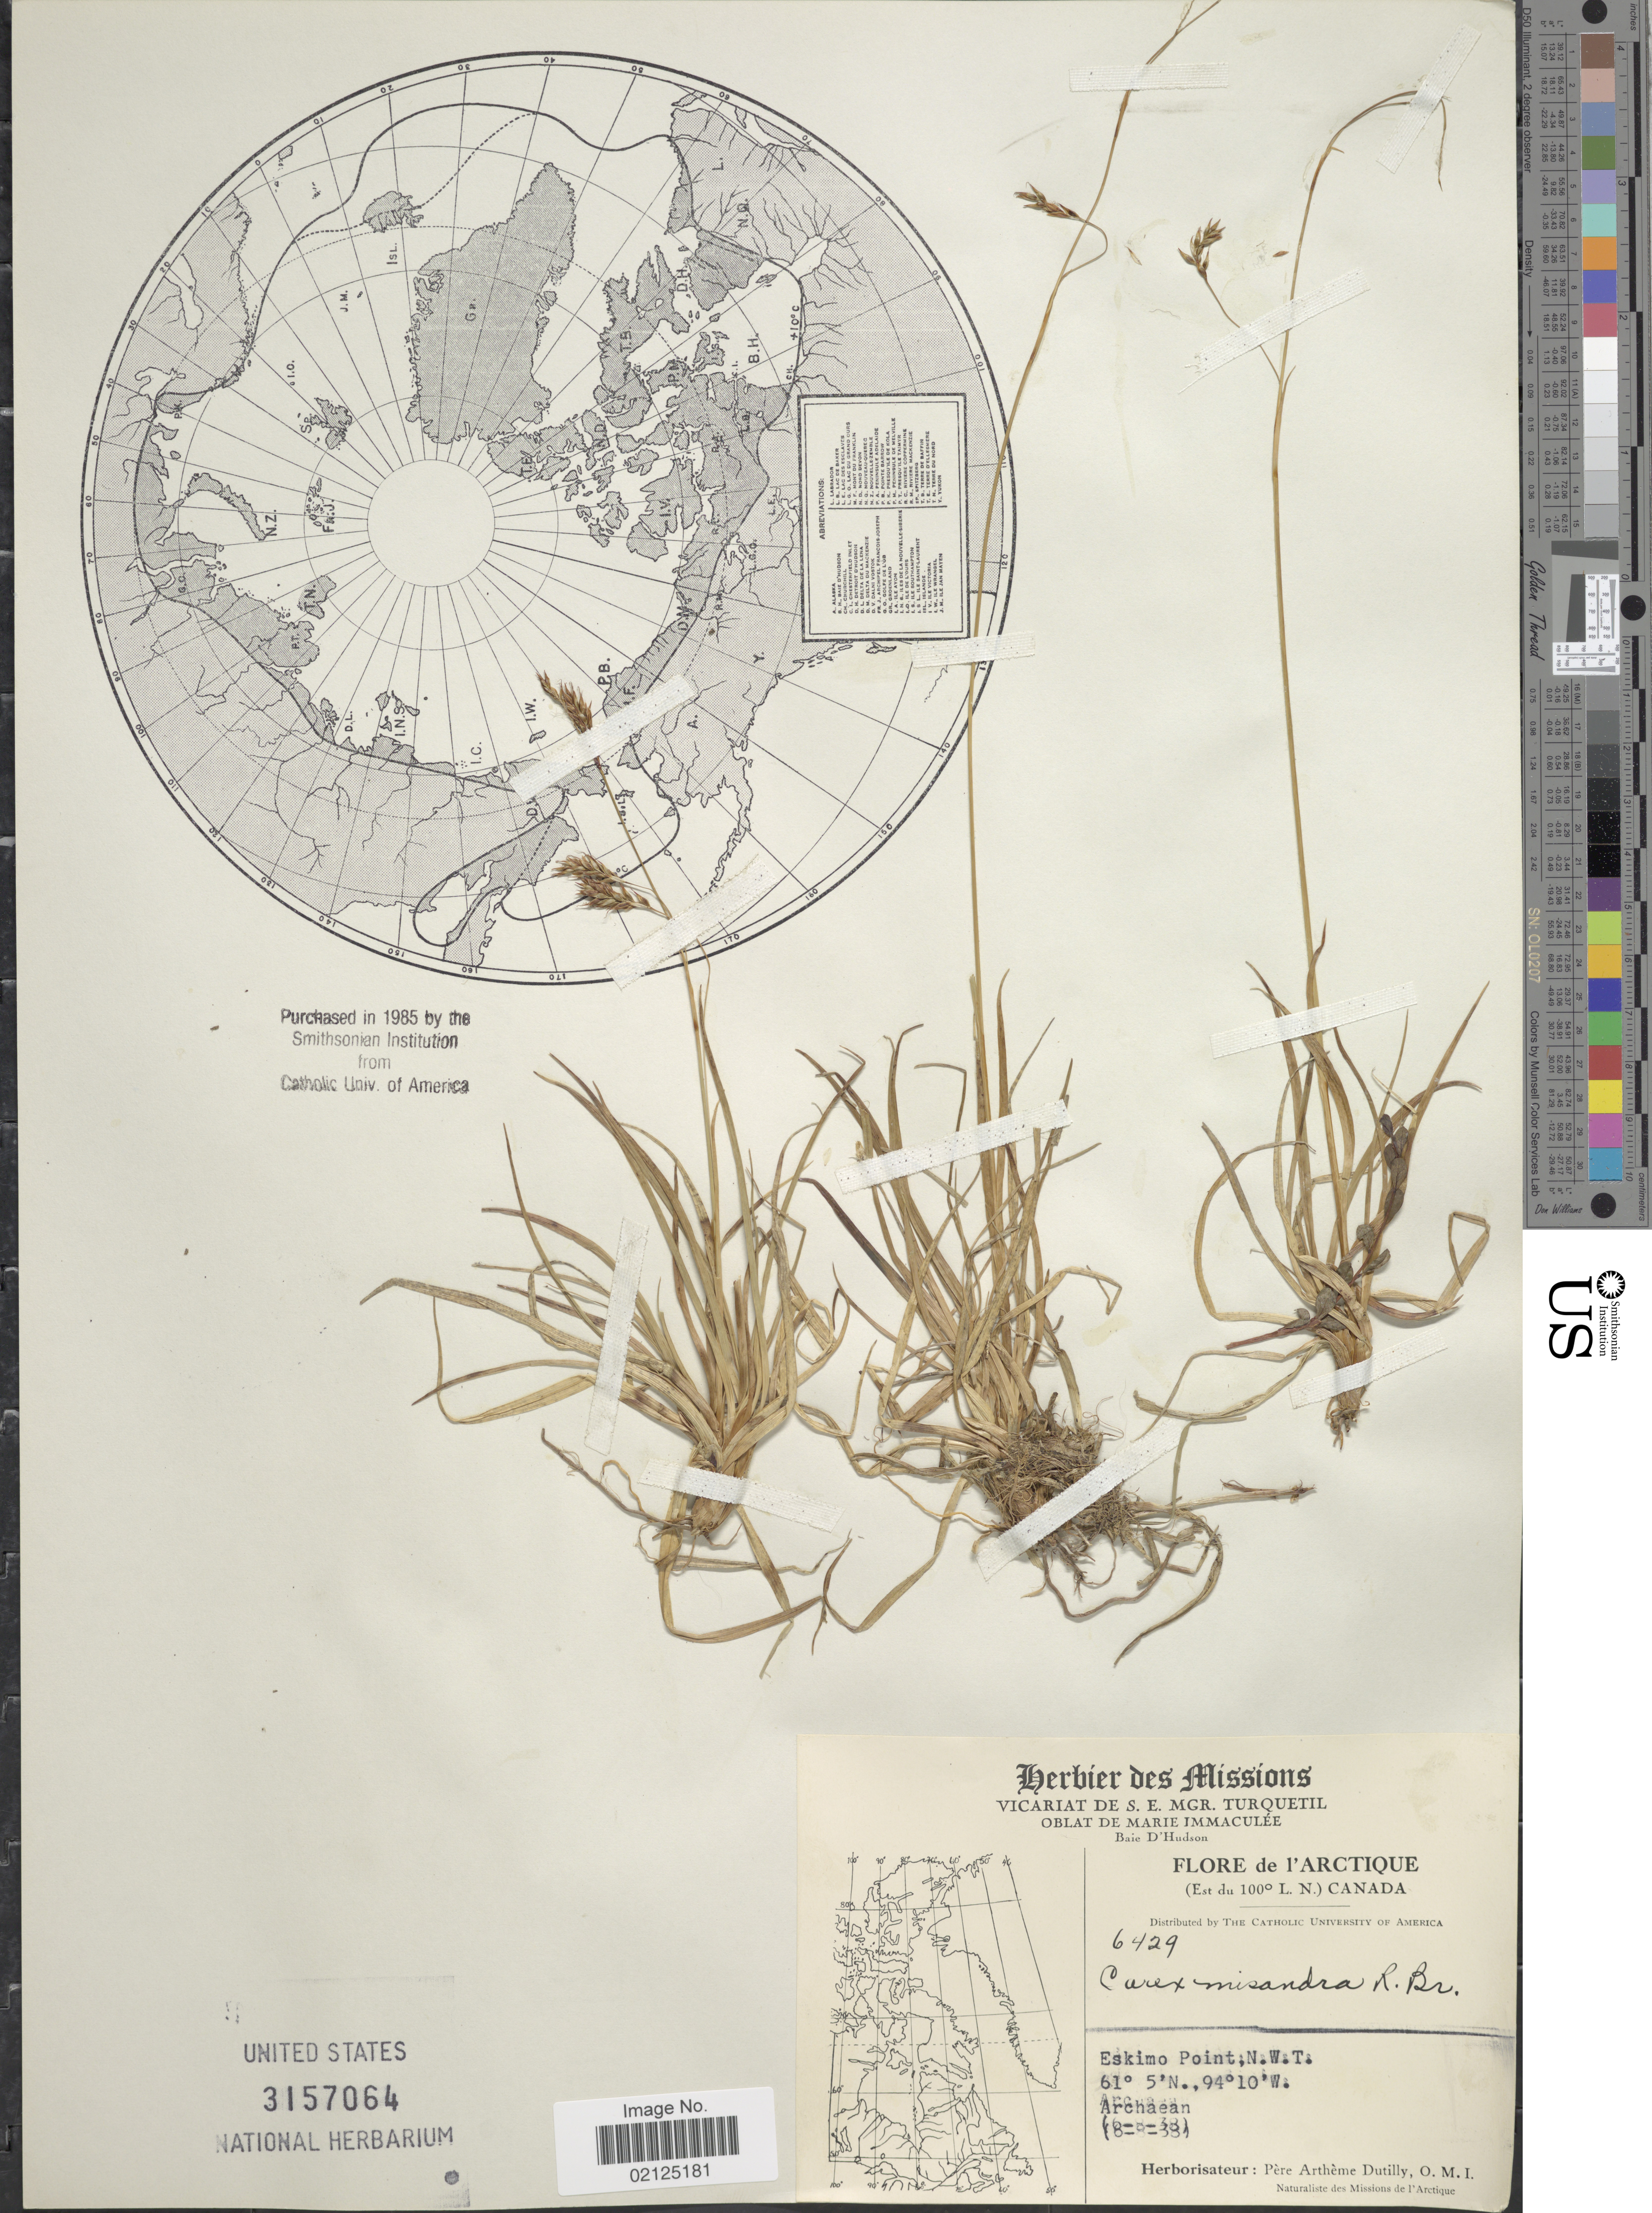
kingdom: Plantae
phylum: Tracheophyta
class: Liliopsida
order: Poales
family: Cyperaceae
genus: Carex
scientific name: Carex fuliginosa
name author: Schkuhr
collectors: A. Dutilly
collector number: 6429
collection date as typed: Transcribed d/m/y: 6/8/38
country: Canada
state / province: Northwest Territories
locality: De l'Arctique (Est du 100° L.N.), Eskimo Point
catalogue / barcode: US 3157064